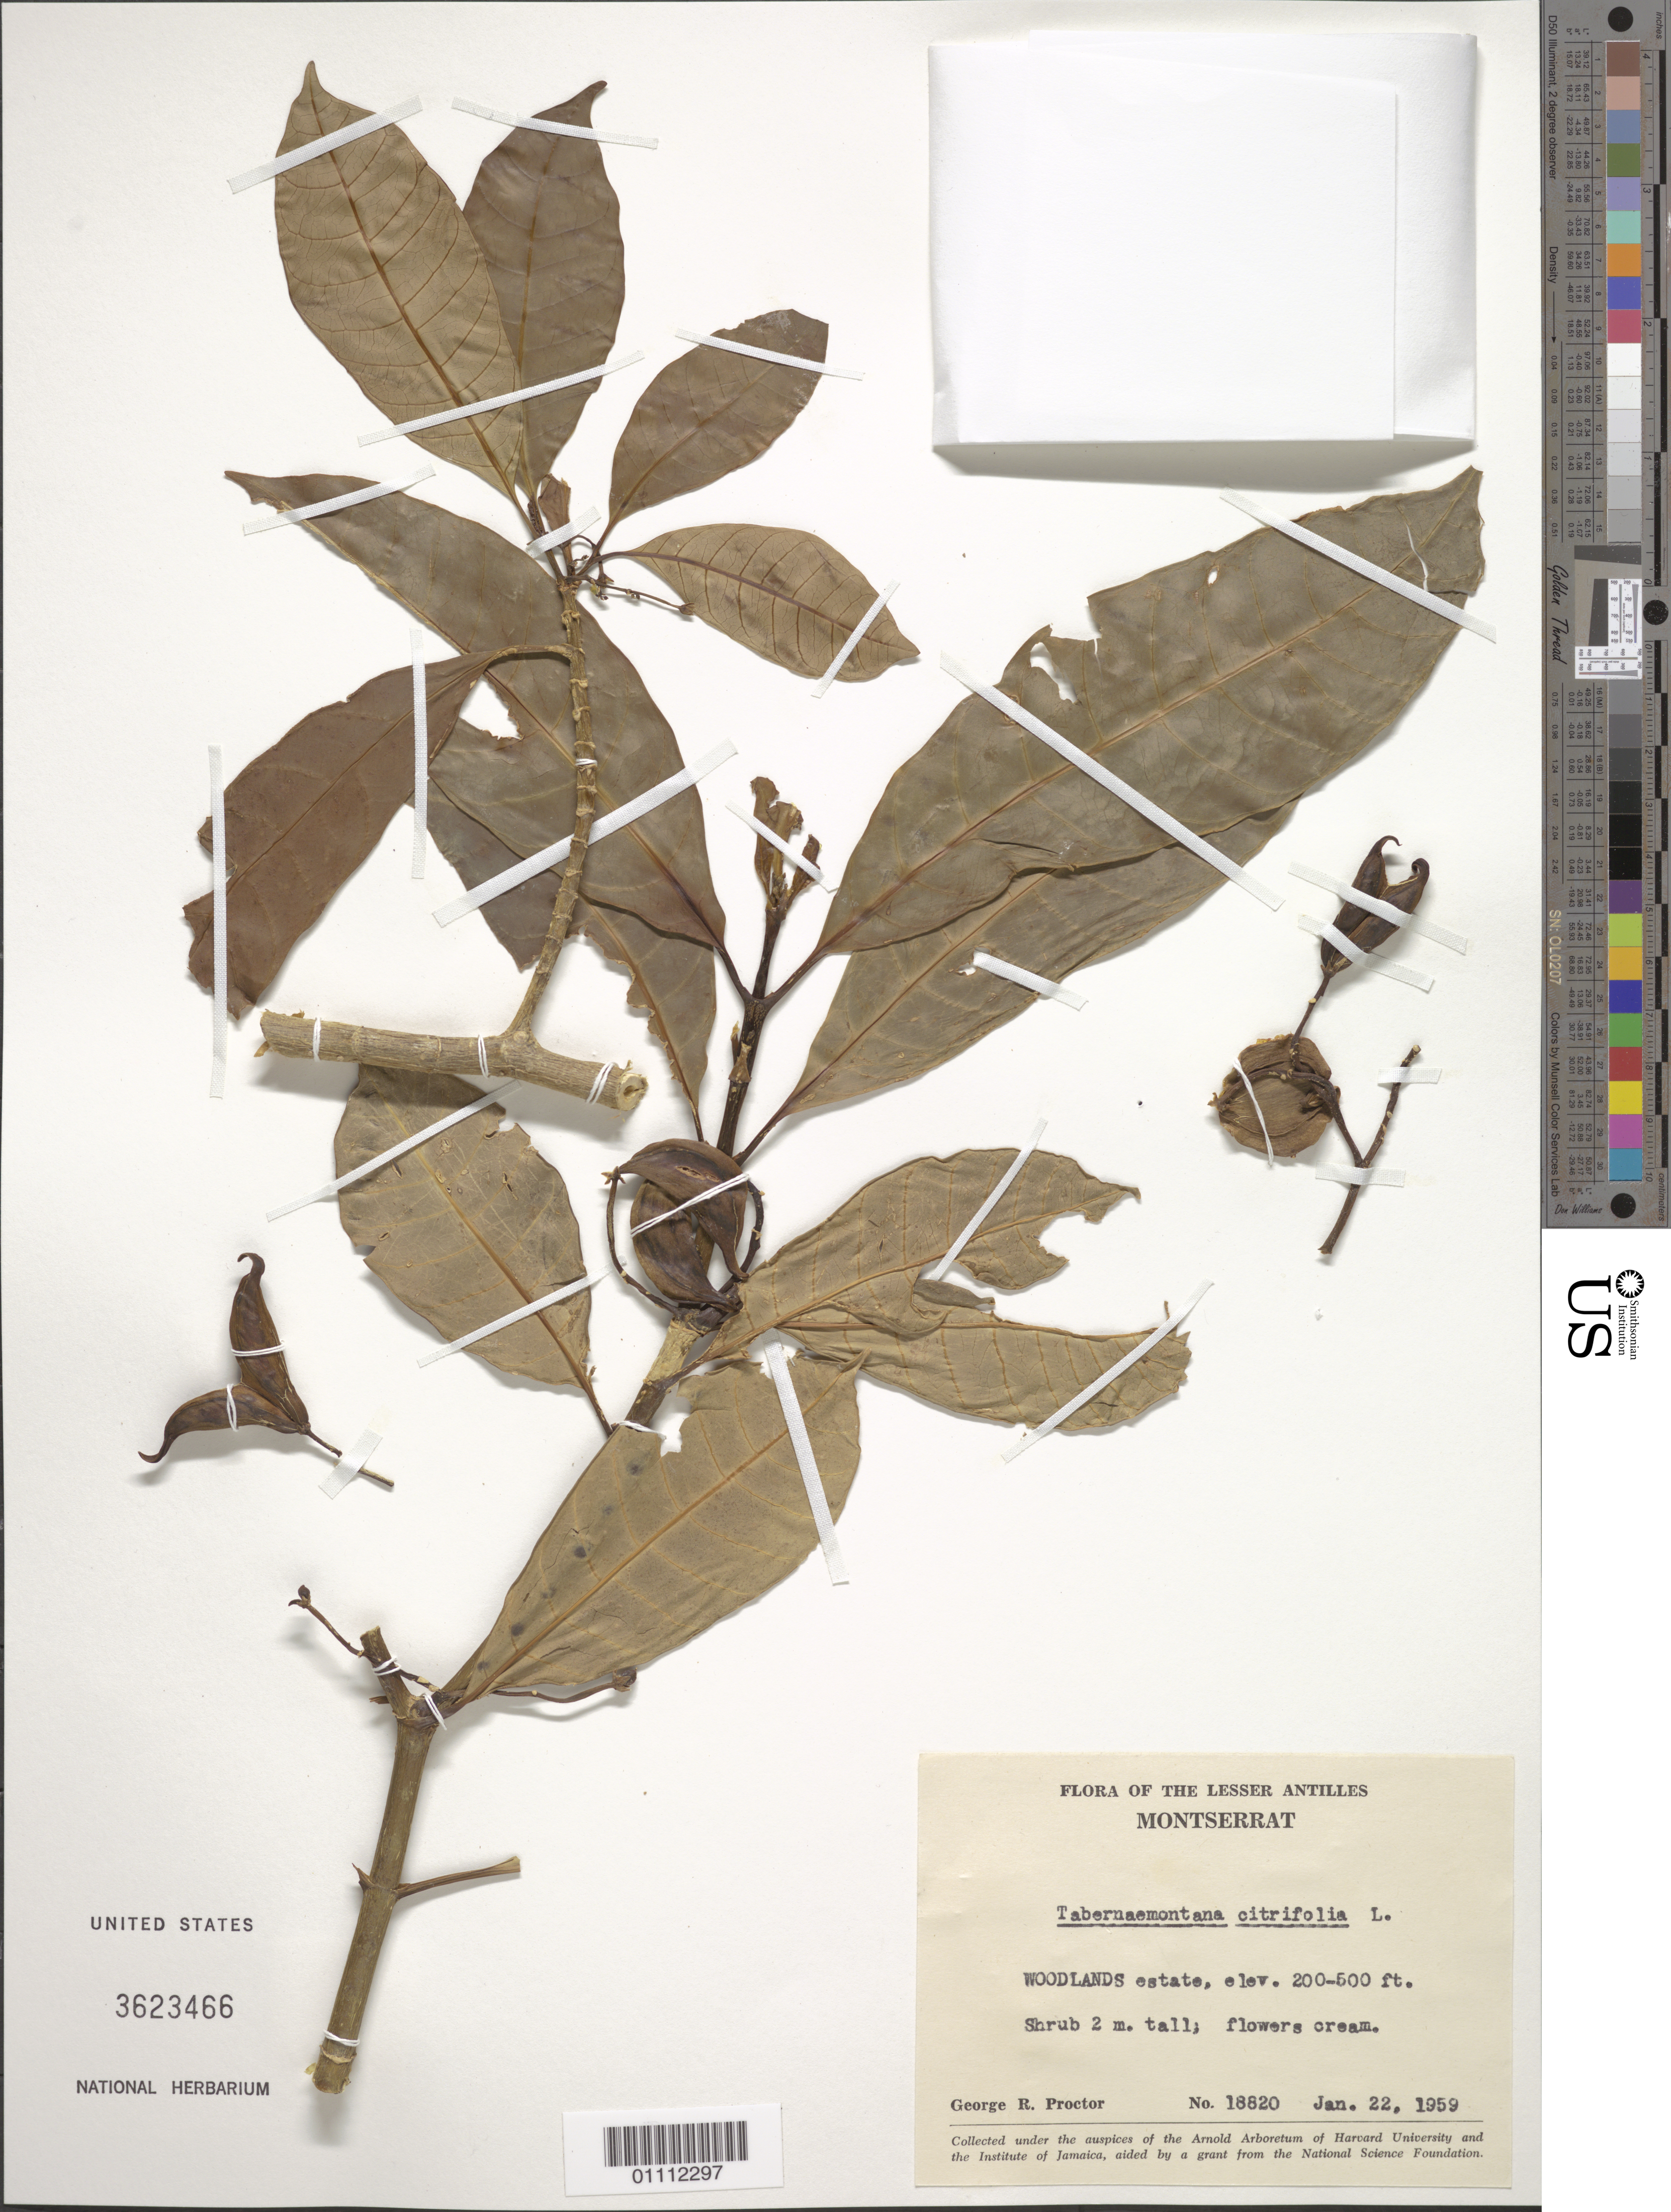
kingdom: Plantae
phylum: Tracheophyta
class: Magnoliopsida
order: Gentianales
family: Apocynaceae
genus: Tabernaemontana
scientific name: Tabernaemontana citrifolia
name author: L.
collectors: G. R. Proctor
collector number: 18820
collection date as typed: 22 Jan 1959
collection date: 1959-01-22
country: Montserrat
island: Montserrat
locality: Woodlands estate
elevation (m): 61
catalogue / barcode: US 3623466